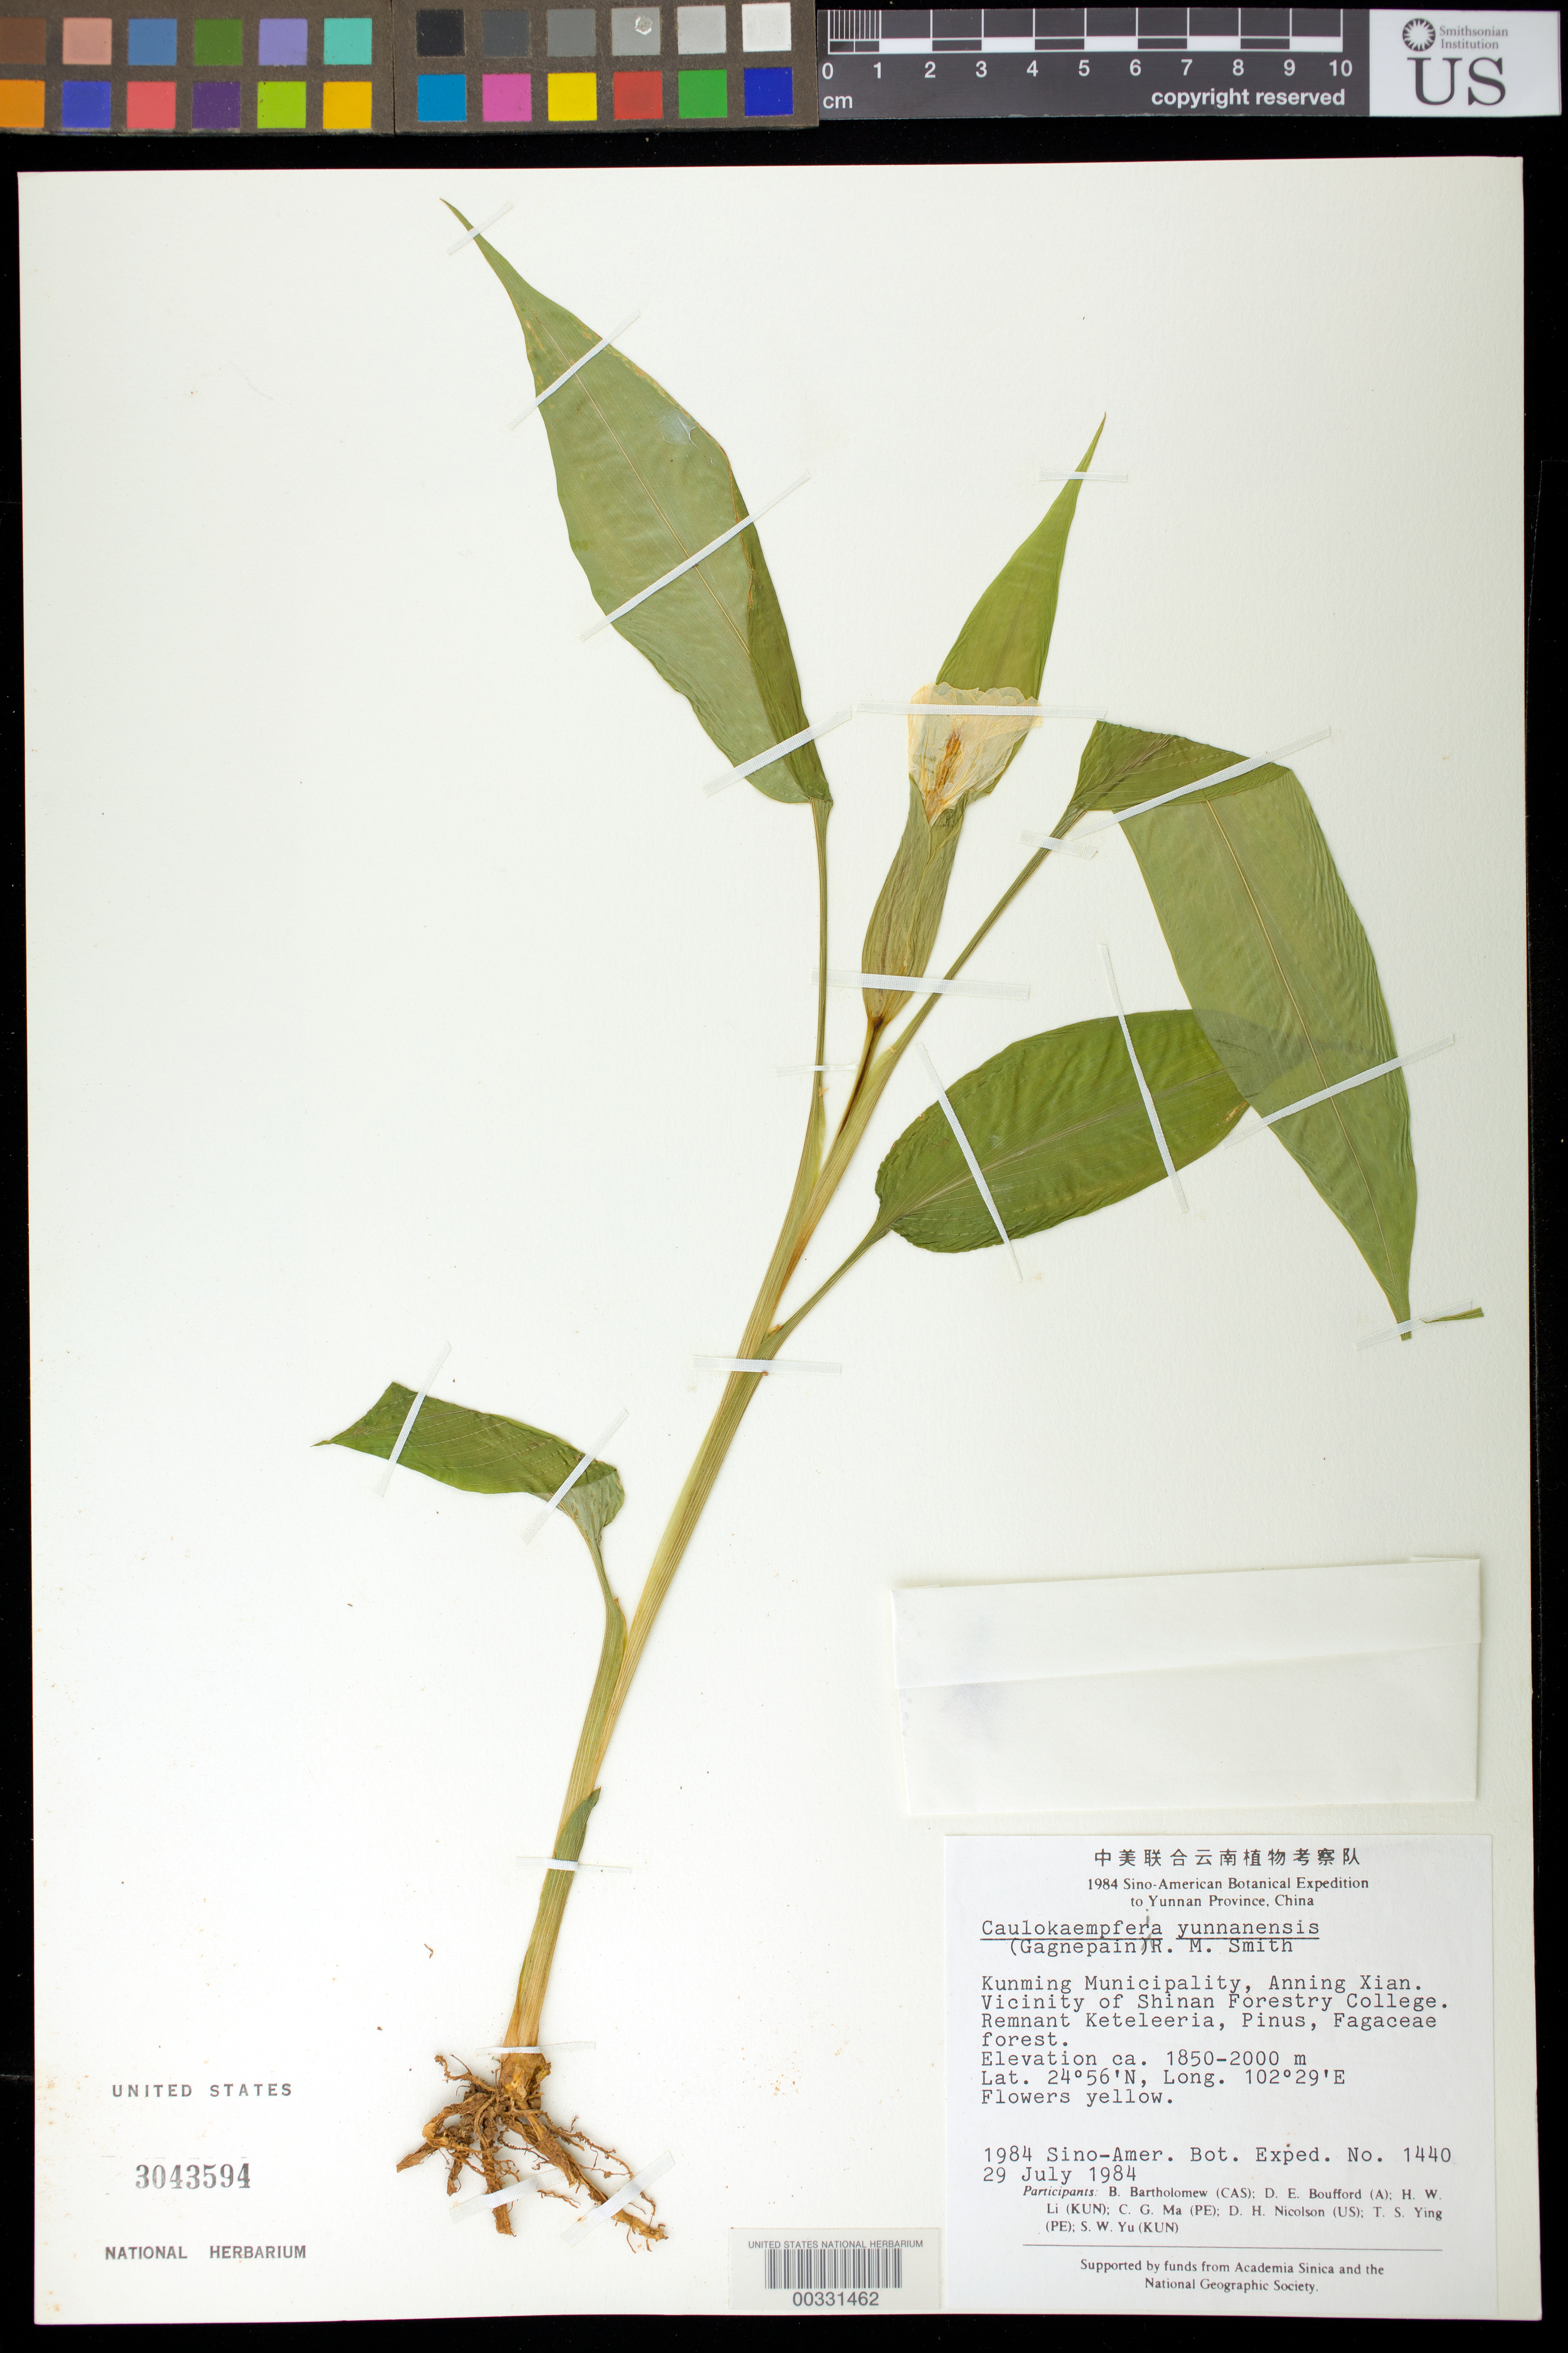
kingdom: Plantae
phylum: Tracheophyta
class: Liliopsida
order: Zingiberales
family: Zingiberaceae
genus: Caulokaempferia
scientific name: Caulokaempferia yunnanensis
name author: (Gagnep.) R.M. Sm.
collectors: B. M. Bartholomew, D. E. Boufford, H. W. Li, C. Ma, D. H. Nicolson, T. Ying & S. Yu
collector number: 1984 Sino-amer Bot Exped 1440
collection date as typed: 29 Jul 1984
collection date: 1984-07-29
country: China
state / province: Yunnan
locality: Mun of kunming, anning xian, vicinity of shinan forestry college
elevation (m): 1850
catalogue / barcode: US 3043594